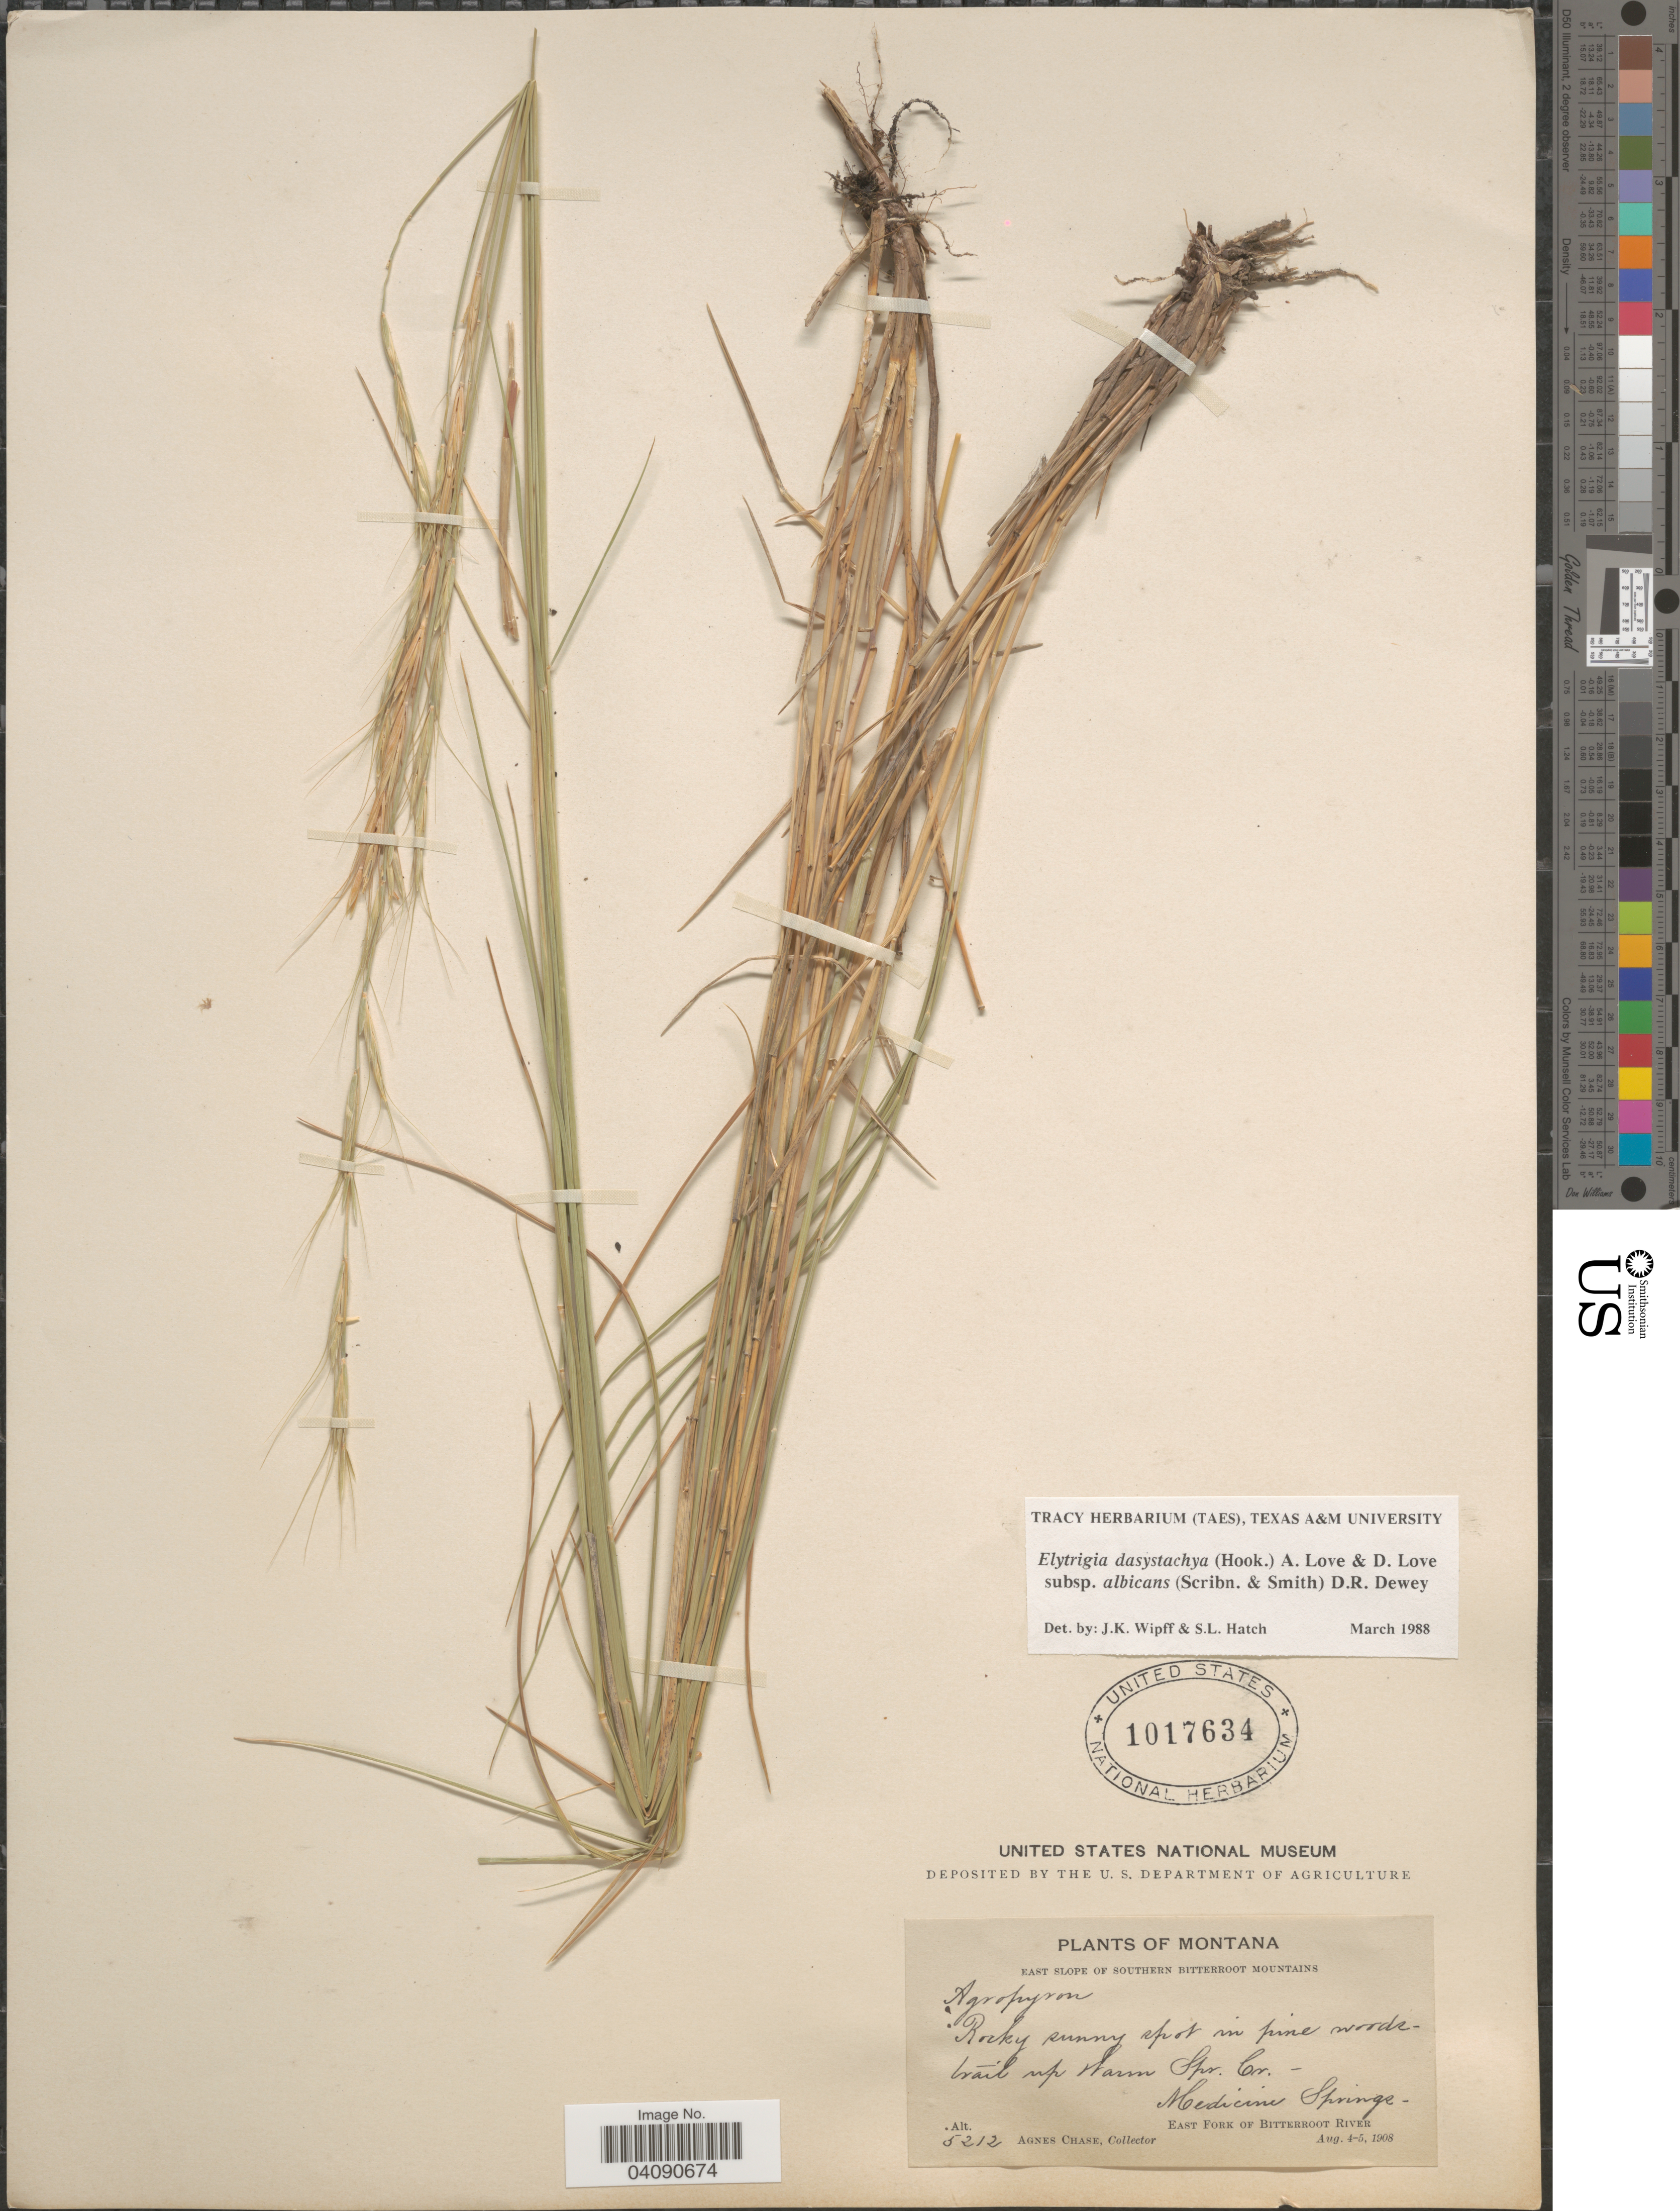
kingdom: Plantae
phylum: Tracheophyta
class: Liliopsida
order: Poales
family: Poaceae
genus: Elymus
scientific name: Elymus albicans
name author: (Scribn. & J.G. Sm.) Á. Löve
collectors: A. Chase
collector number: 5212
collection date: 1908-08-04/1908-08-05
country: United States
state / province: Montana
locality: East slope op Southern Bitterroot Mountains. Rocky sunny spot in pine woods-trail up Warm Spr. Cr.- Medicine Springs. East Fork of Bitterroot River.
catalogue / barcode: US 1017634